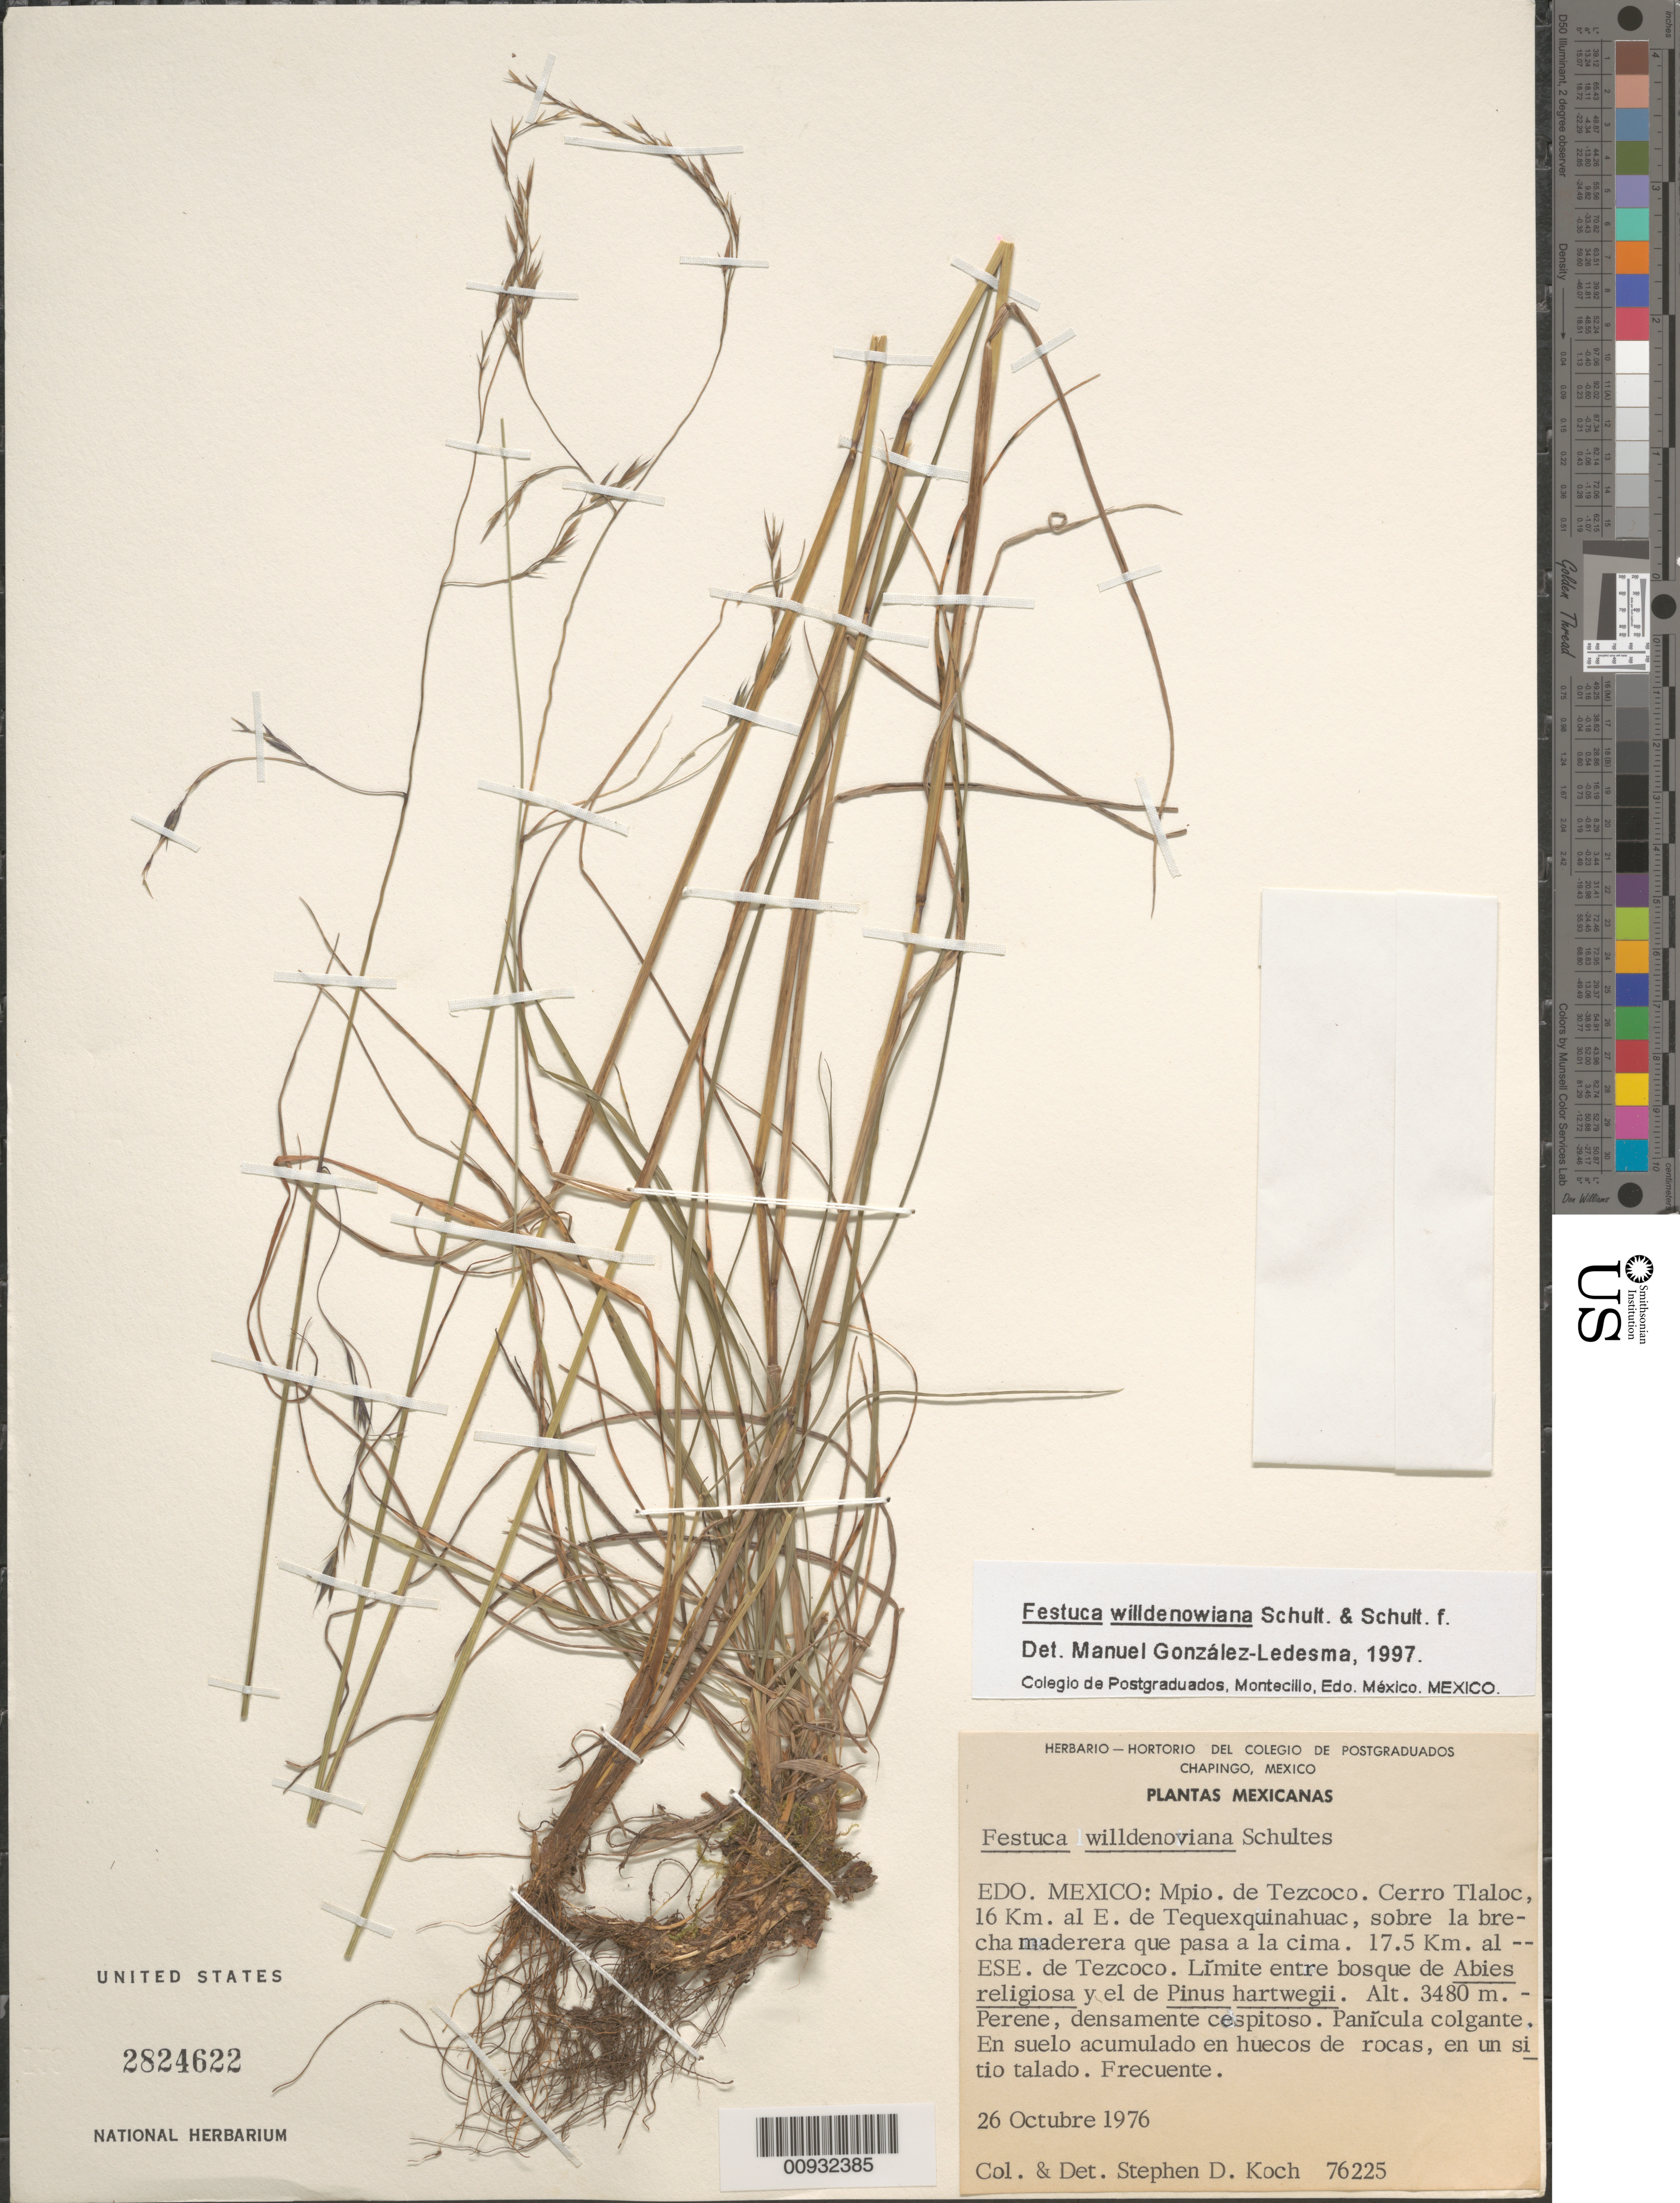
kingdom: Plantae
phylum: Tracheophyta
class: Liliopsida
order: Poales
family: Poaceae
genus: Festuca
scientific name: Festuca willdenowiana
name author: Schult. & Schult. f.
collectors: S. D. Koch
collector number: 76225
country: Mexico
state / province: México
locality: Cerro Tlaloc, E of Tequexquinahuac, ESE of Tezcoco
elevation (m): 3480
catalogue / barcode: US 2824622